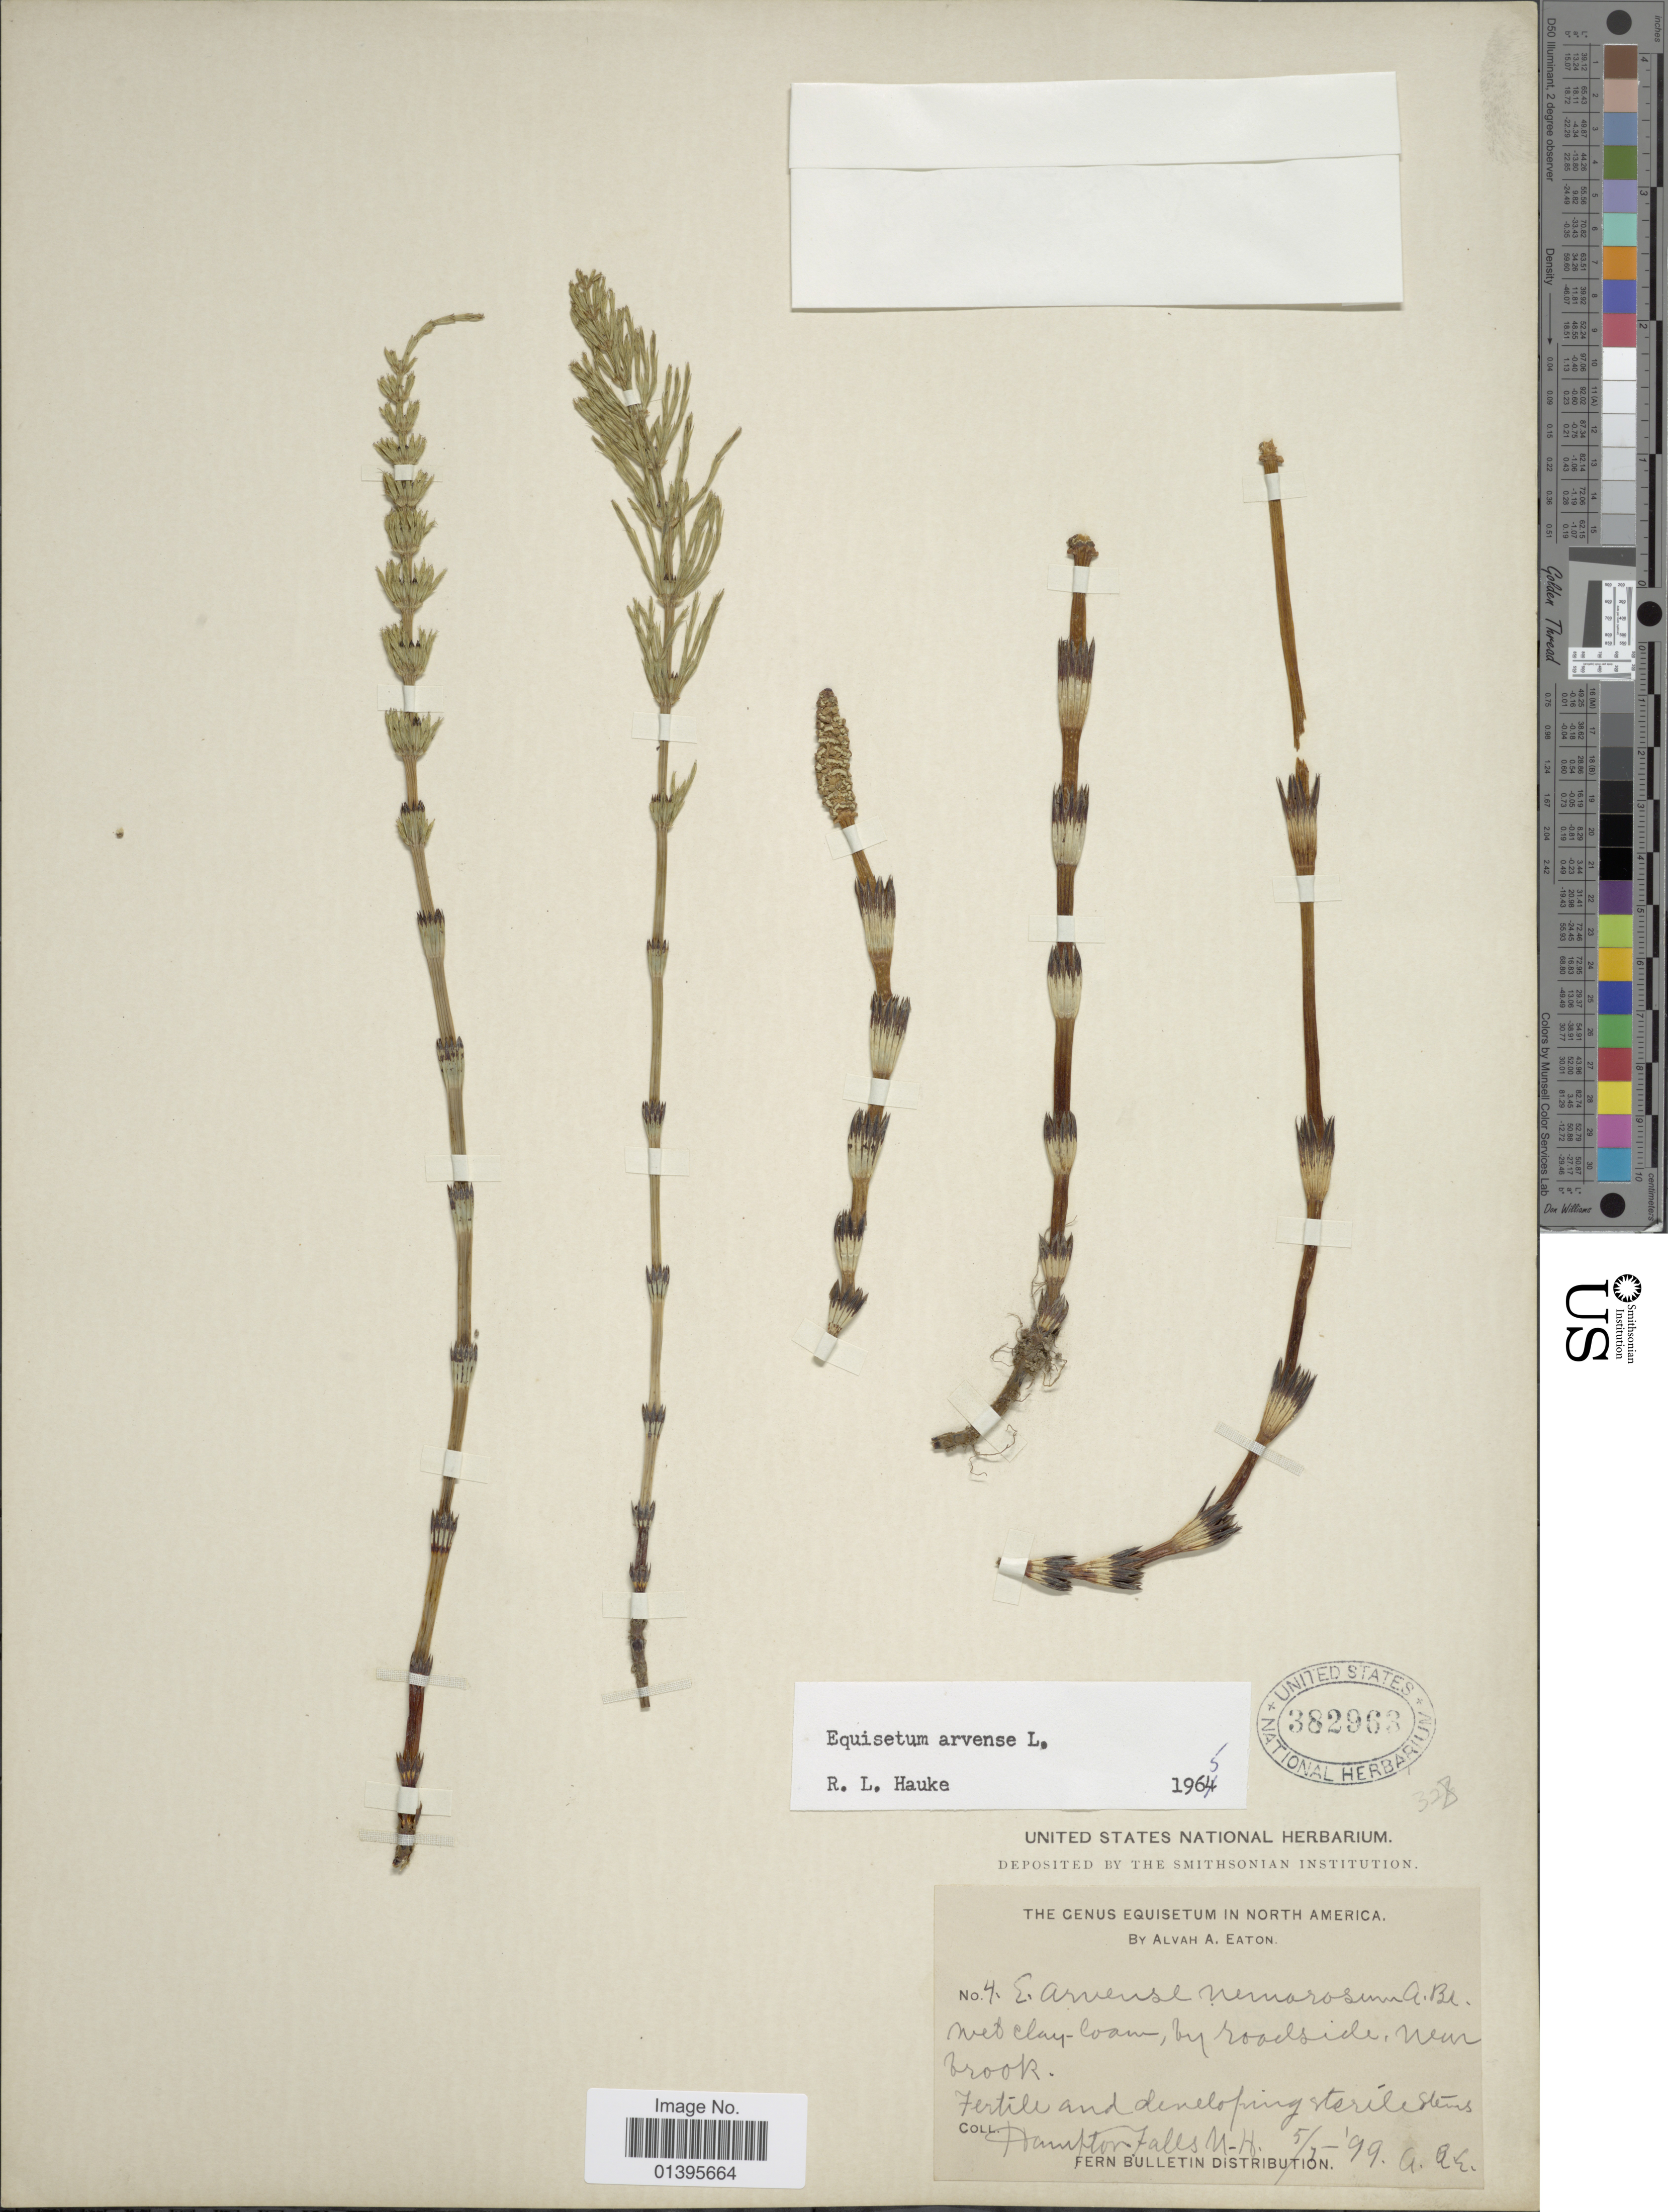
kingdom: Plantae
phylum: Tracheophyta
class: Polypodiopsida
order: Equisetales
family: Equisetaceae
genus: Equisetum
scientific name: Equisetum arvense var. nemorosum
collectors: A. A. Eaton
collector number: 4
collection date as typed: Transcribed d/m/y: 7/5/99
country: United States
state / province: New Hampshire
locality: Hampton Falls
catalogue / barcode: US 382963